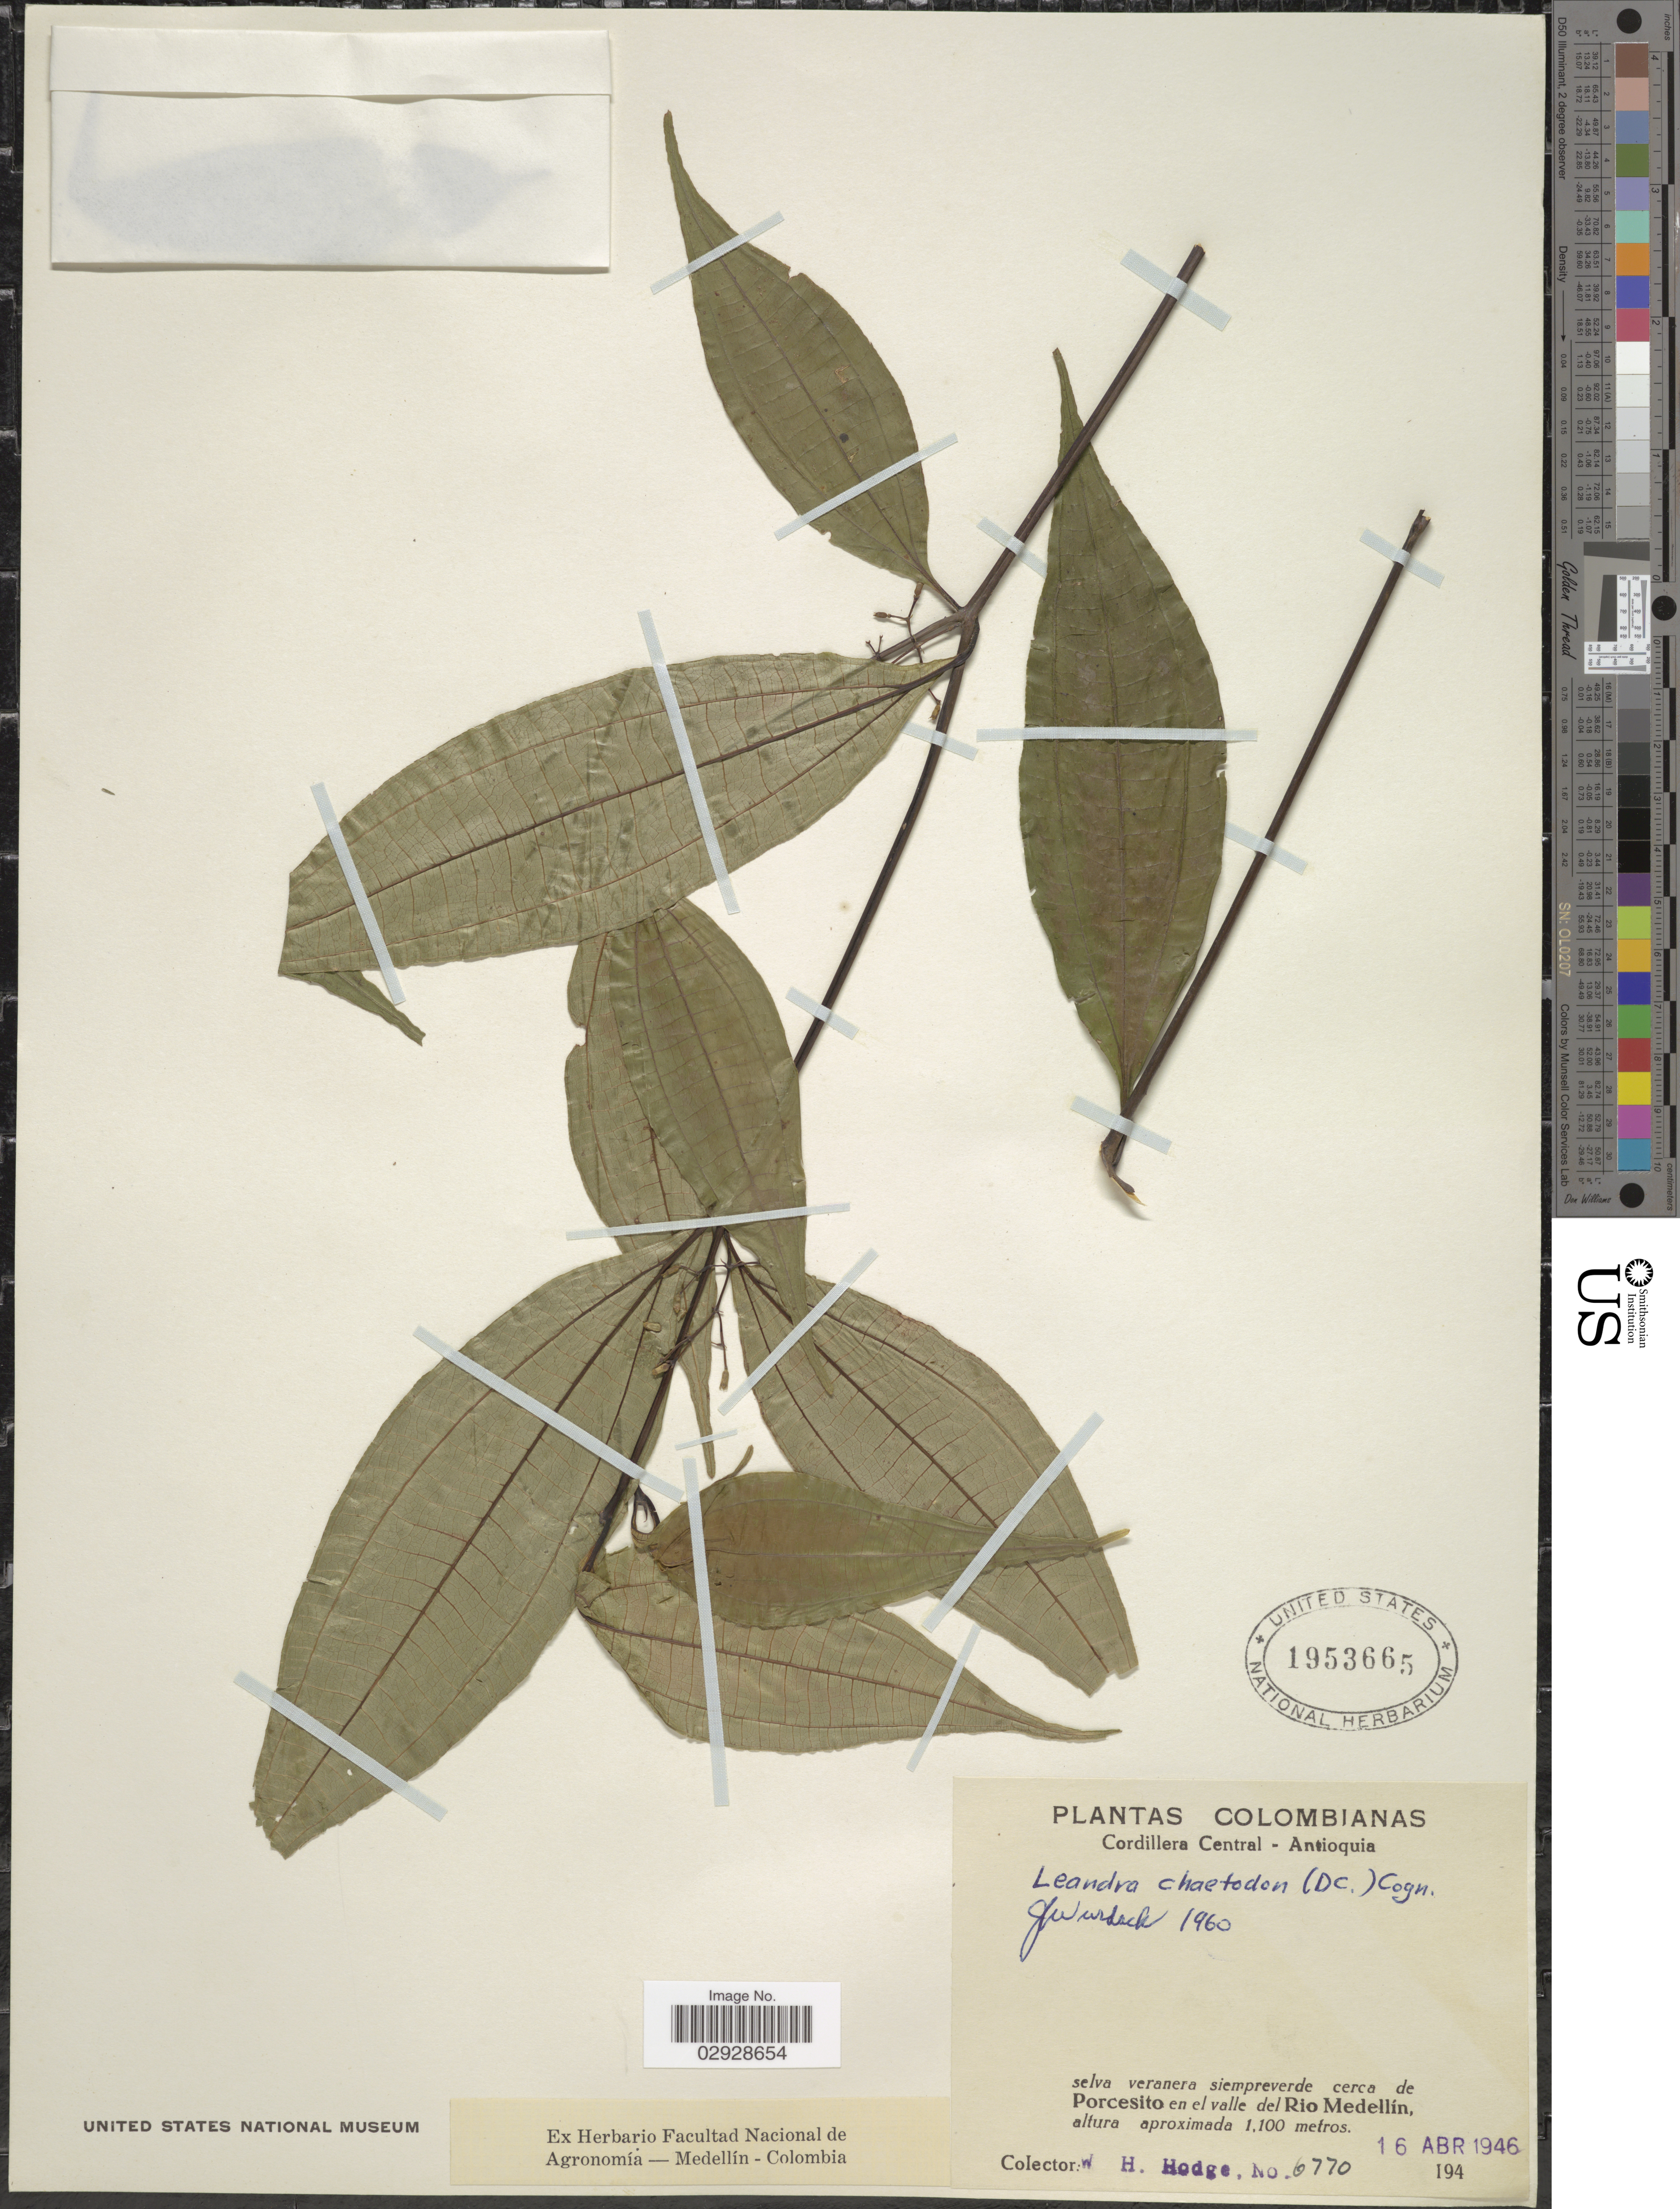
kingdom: Plantae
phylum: Tracheophyta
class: Magnoliopsida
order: Myrtales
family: Melastomataceae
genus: Leandra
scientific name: Leandra chaetodon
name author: (DC.) Cogn.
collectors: W. Hodge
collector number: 6770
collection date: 1946-04-16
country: Colombia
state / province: Antioquia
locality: Cordillera Central, selva veranera siempreverde cerca de Porcesito en el valle del Rio Medellín.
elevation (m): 1100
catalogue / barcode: US 1953665